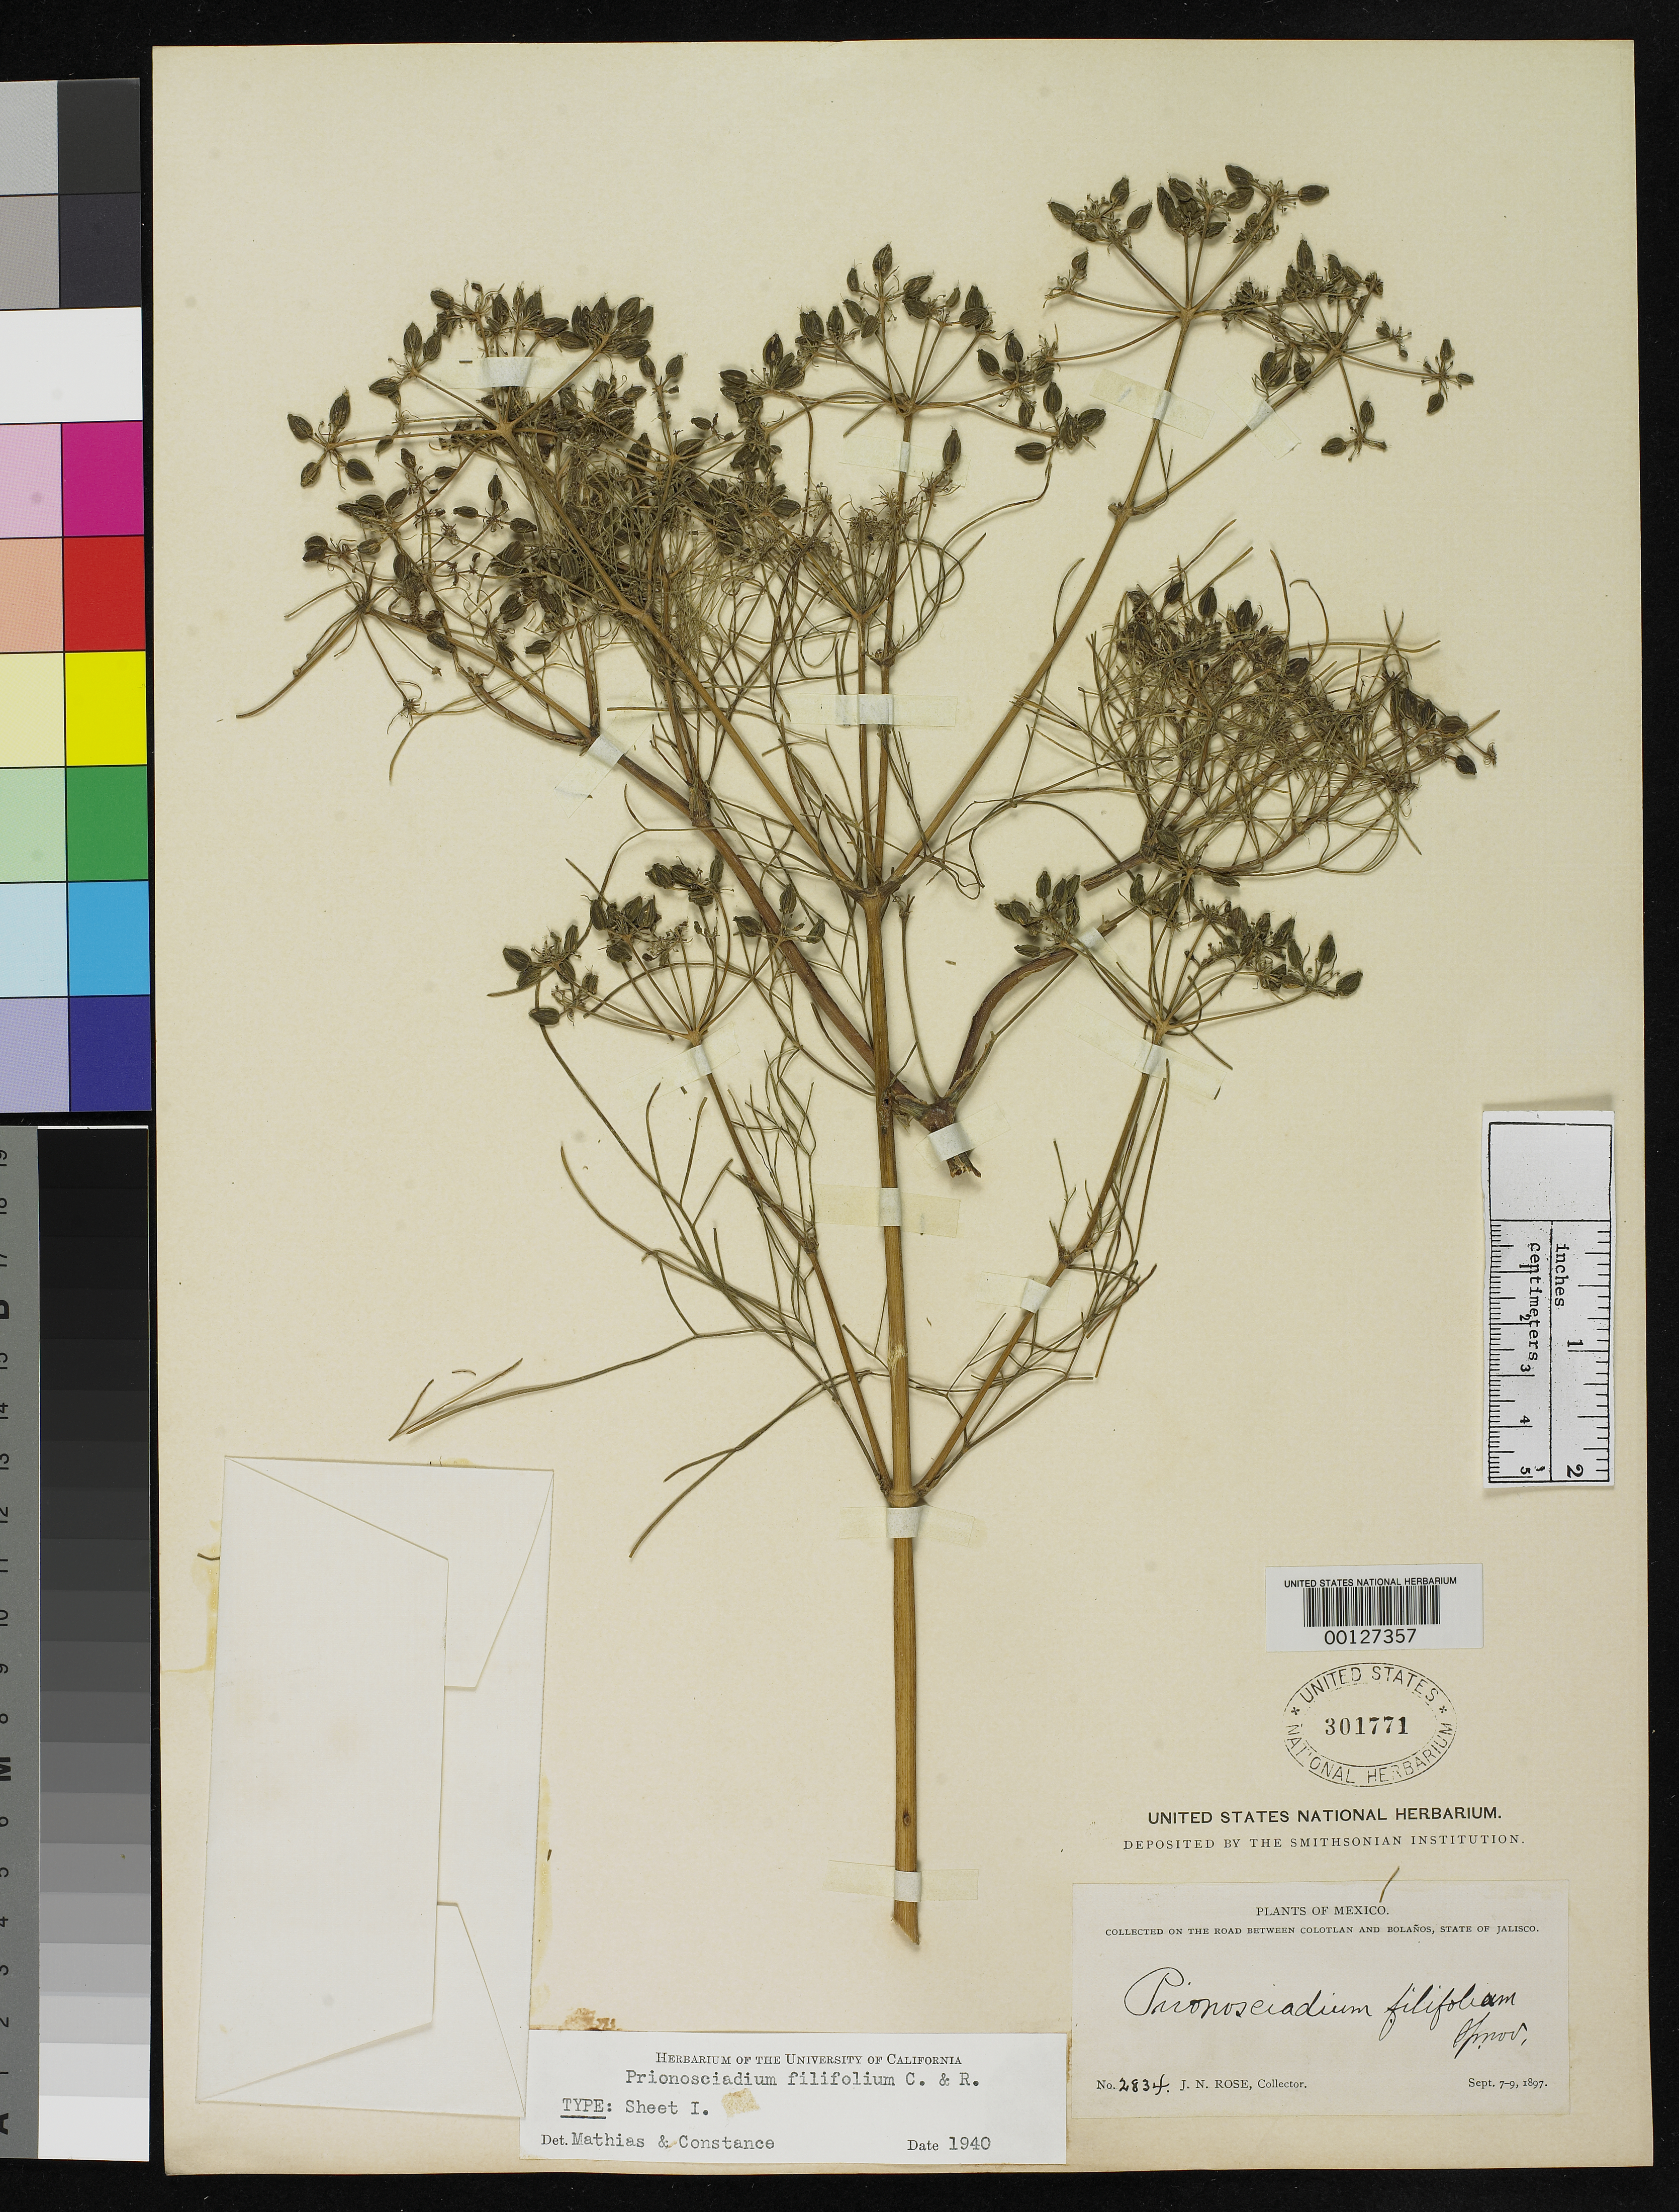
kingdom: Plantae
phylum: Tracheophyta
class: Magnoliopsida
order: Apiales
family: Apiaceae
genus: Prionosciadium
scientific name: Prionosciadium filifolium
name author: J.M. Coult. & Rose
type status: Type Collection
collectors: J. N. Rose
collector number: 2834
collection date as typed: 07 Sep 1897 to 09 Sep 1897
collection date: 1897-09-07/1897-09-09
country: Mexico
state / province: Jalisco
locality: Colotlan and Bolanos.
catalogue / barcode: US 301771